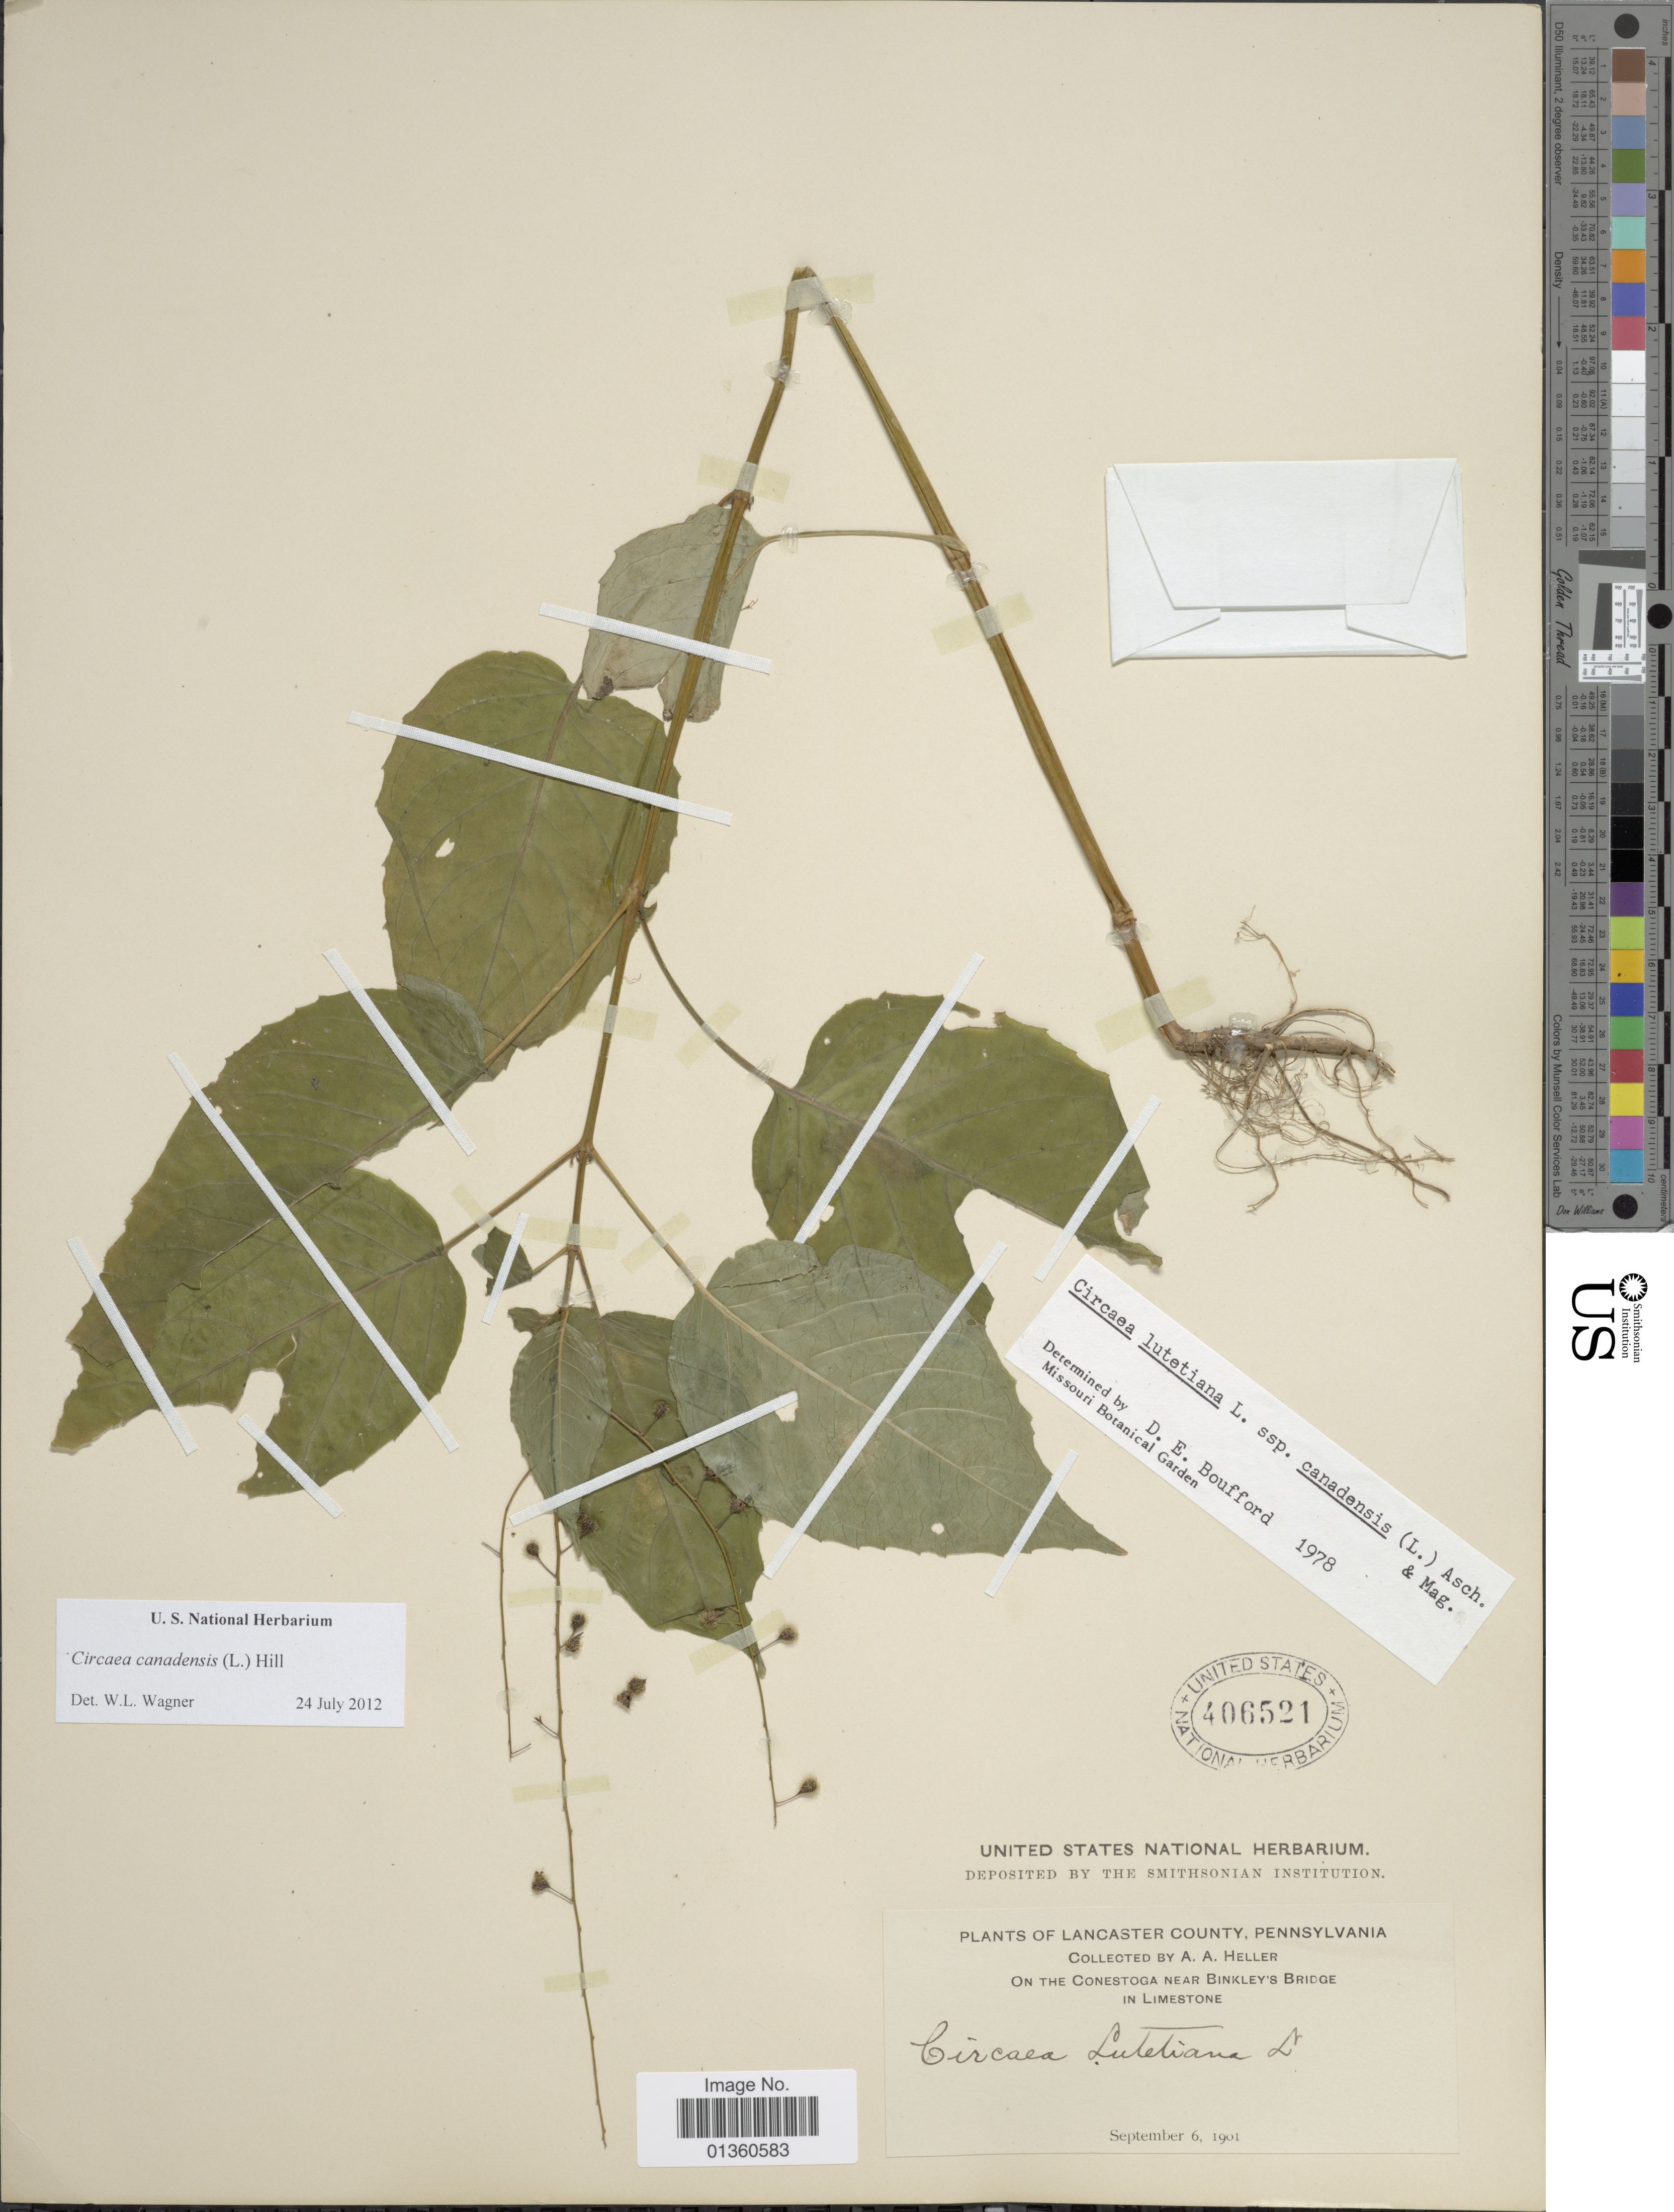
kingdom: Plantae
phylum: Tracheophyta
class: Magnoliopsida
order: Myrtales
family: Onagraceae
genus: Circaea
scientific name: Circaea canadensis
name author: (L.) Hill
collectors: A. A. Heller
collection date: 1901-09-06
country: United States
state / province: Pennsylvania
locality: Lancaster County. On the Conestoga near Binkley's Bridge in Limestone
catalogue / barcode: US 406521